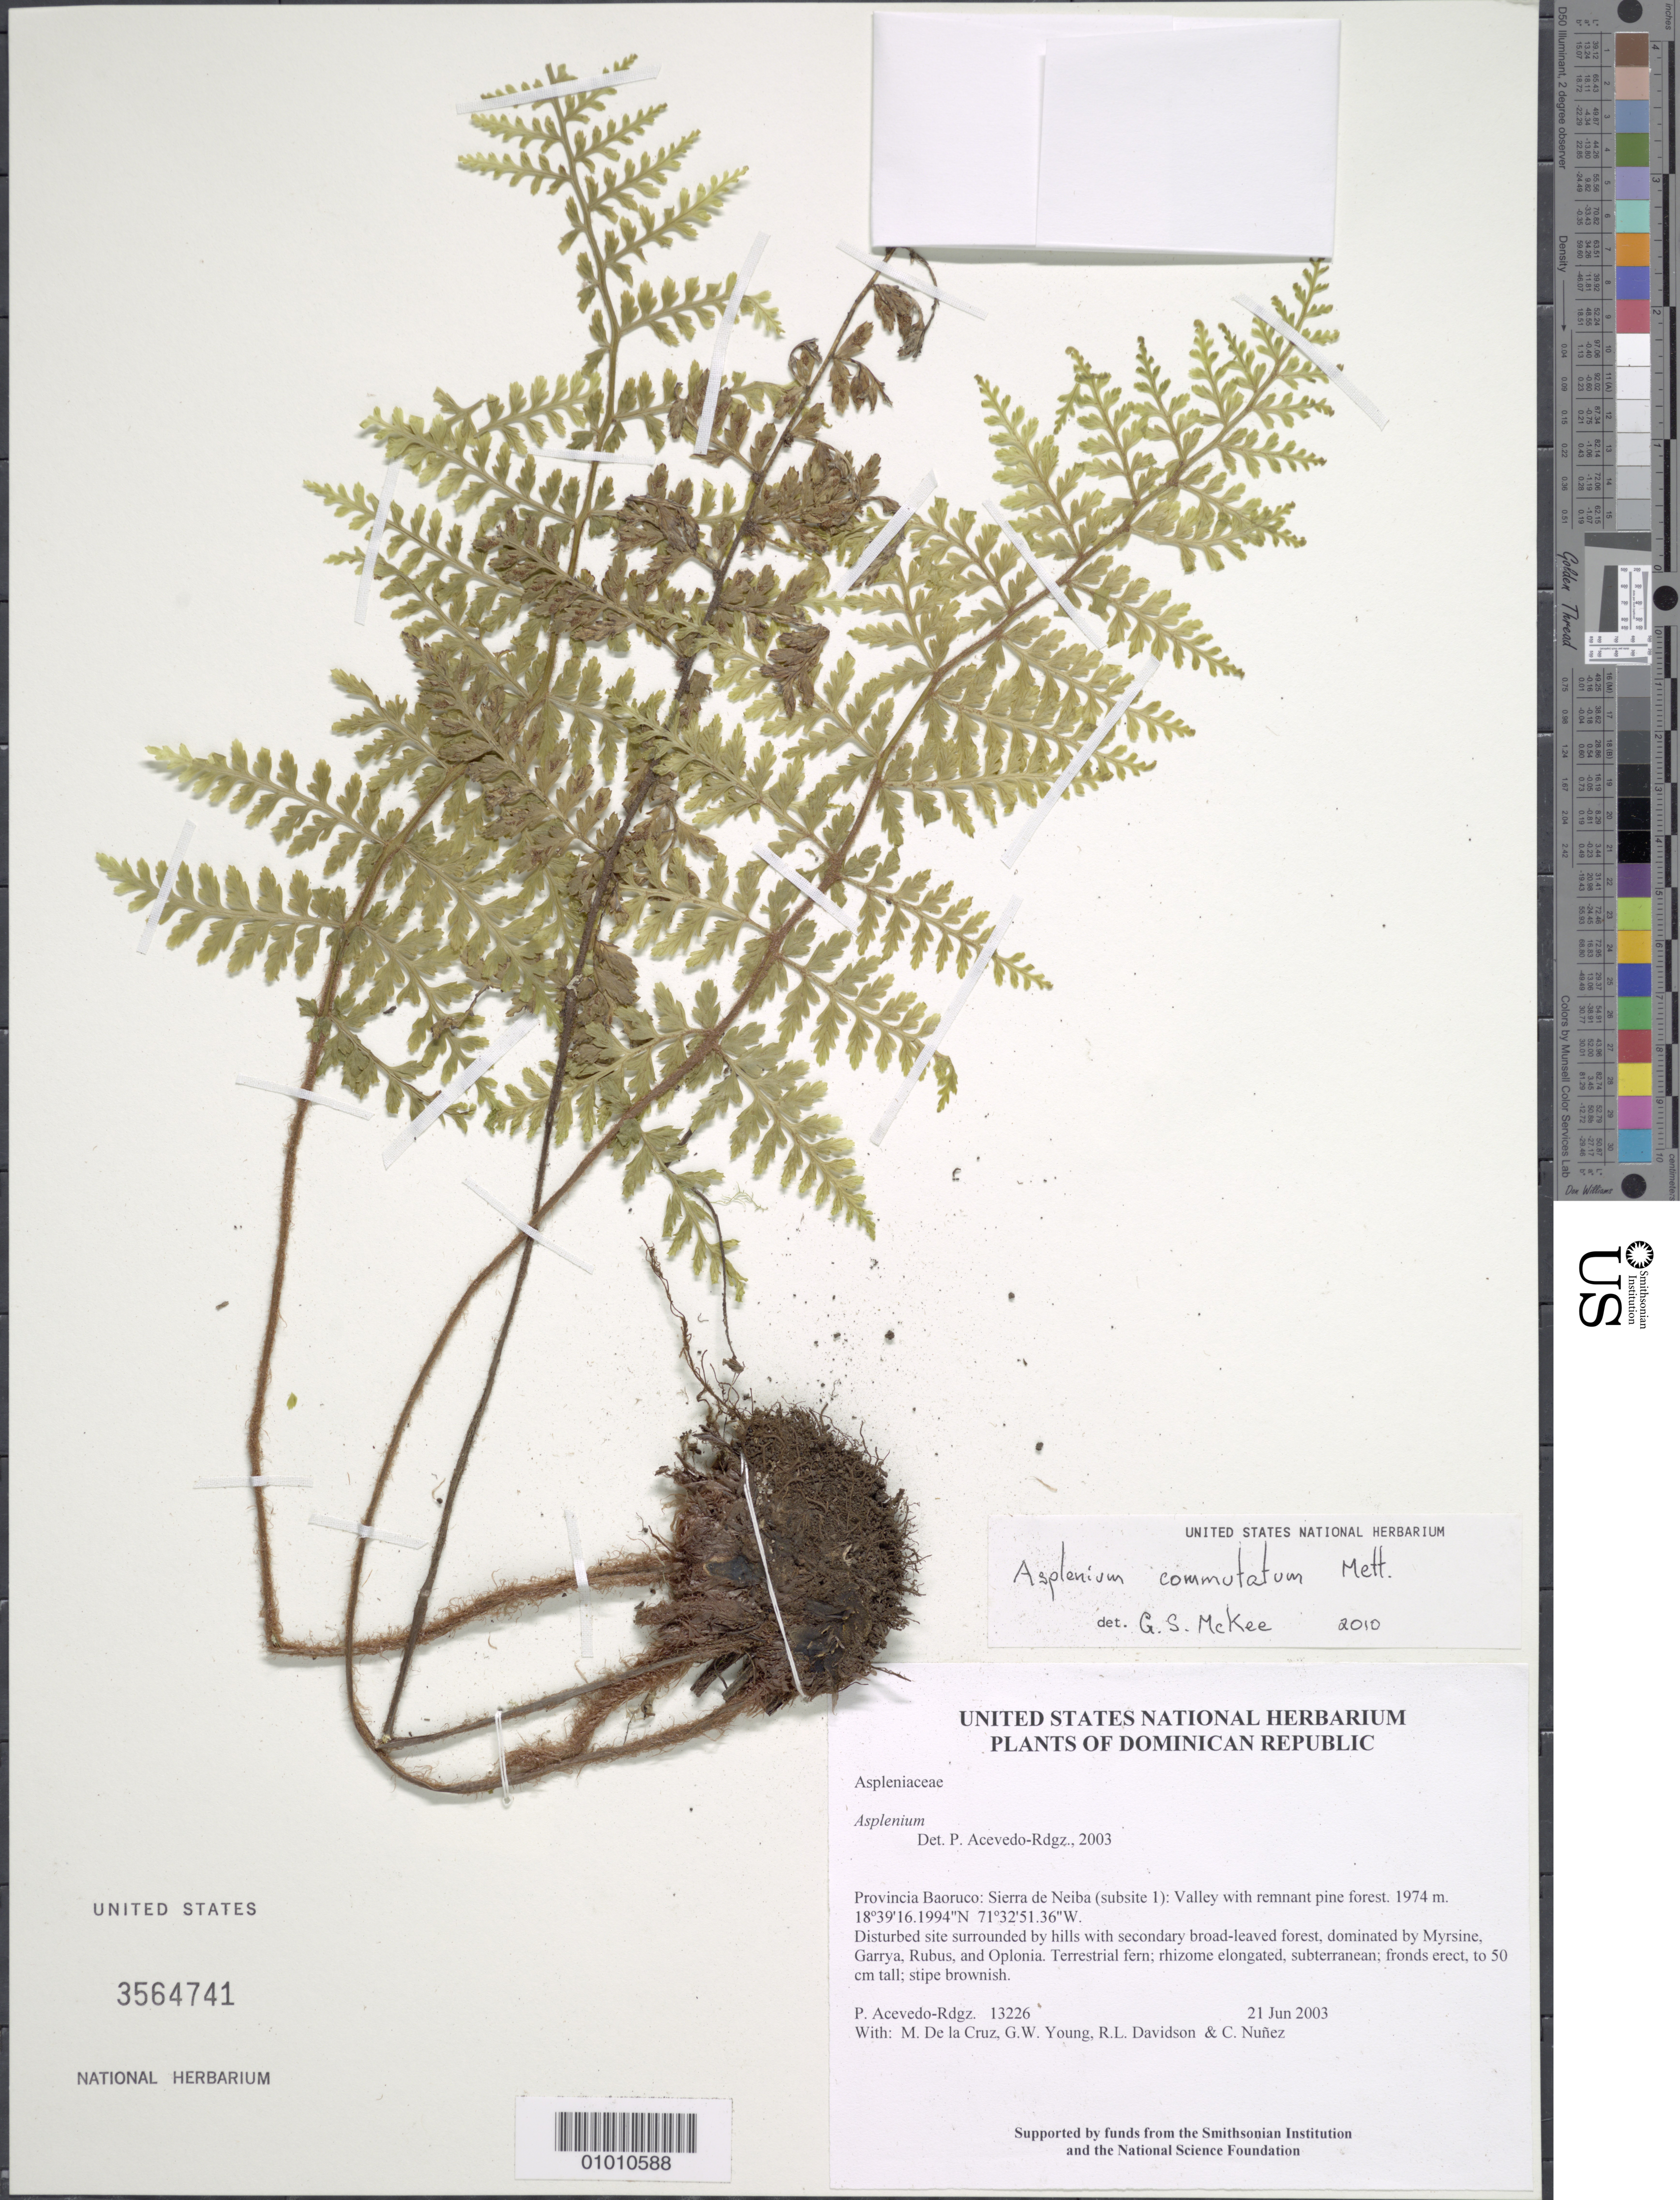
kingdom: Plantae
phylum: Tracheophyta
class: Polypodiopsida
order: Polypodiales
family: Aspleniaceae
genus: Asplenium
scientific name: Asplenium commutatum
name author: Mett. ex Kuhn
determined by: McKee, G. S., (US), NMNH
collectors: P. Acevedo-Rodr., M. de la Cruz, J. Rawlins, G. Young, R. Davidson & C. Nunez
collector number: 13226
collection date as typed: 21 Jun 2003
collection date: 2003-06-21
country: Dominican Republic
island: Hispaniola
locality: Provincia Baoruco: Sierra de Neiba (subsite 1): Valley with remnant pine forest.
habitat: Disturbed site surrounded by hills with secondary broad-leaved forest, dominated by Myrsine, Garrya, Rubus, and Oplonia.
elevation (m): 1974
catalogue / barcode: US 3564741